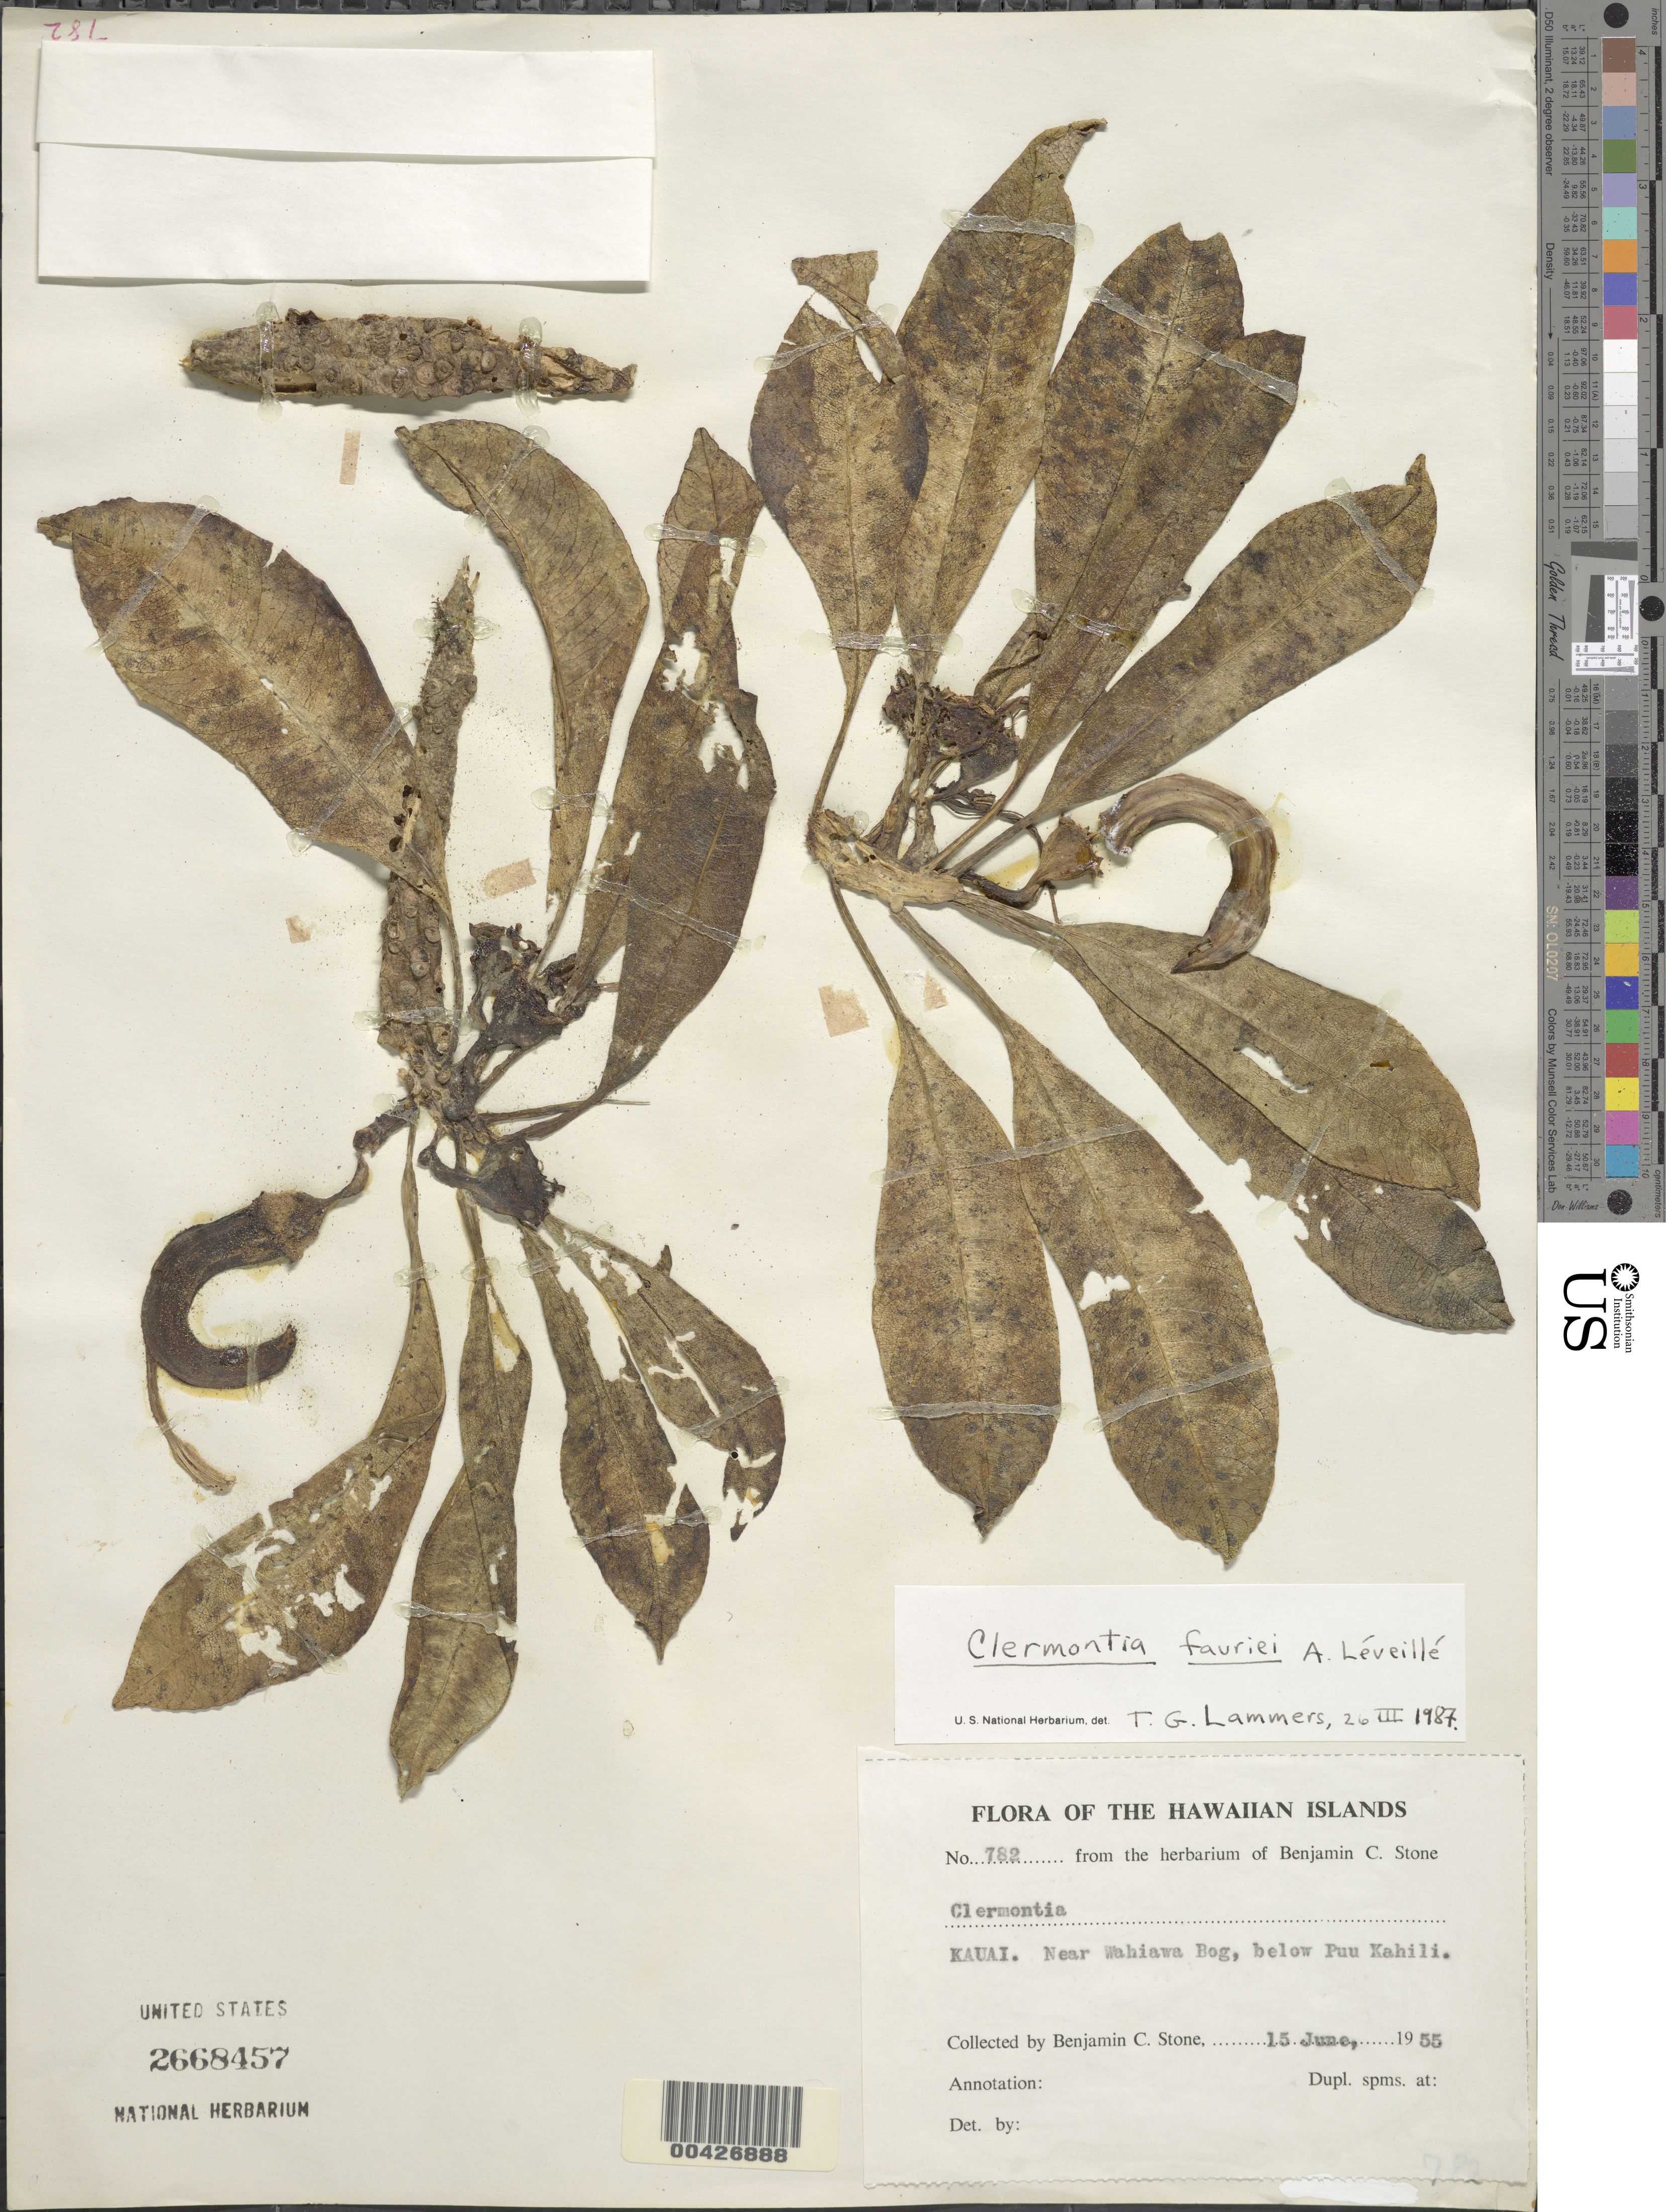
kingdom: Plantae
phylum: Tracheophyta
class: Magnoliopsida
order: Asterales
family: Campanulaceae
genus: Clermontia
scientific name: Clermontia fauriei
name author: H. Lév.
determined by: Lammers, T. G.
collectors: B. C. Stone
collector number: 782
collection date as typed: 15 Jun 1955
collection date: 1955-06-15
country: United States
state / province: Hawaii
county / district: Kauai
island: Kaua'i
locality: near Wahiawa Bog, below Puu Kahili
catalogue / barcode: US 2668457